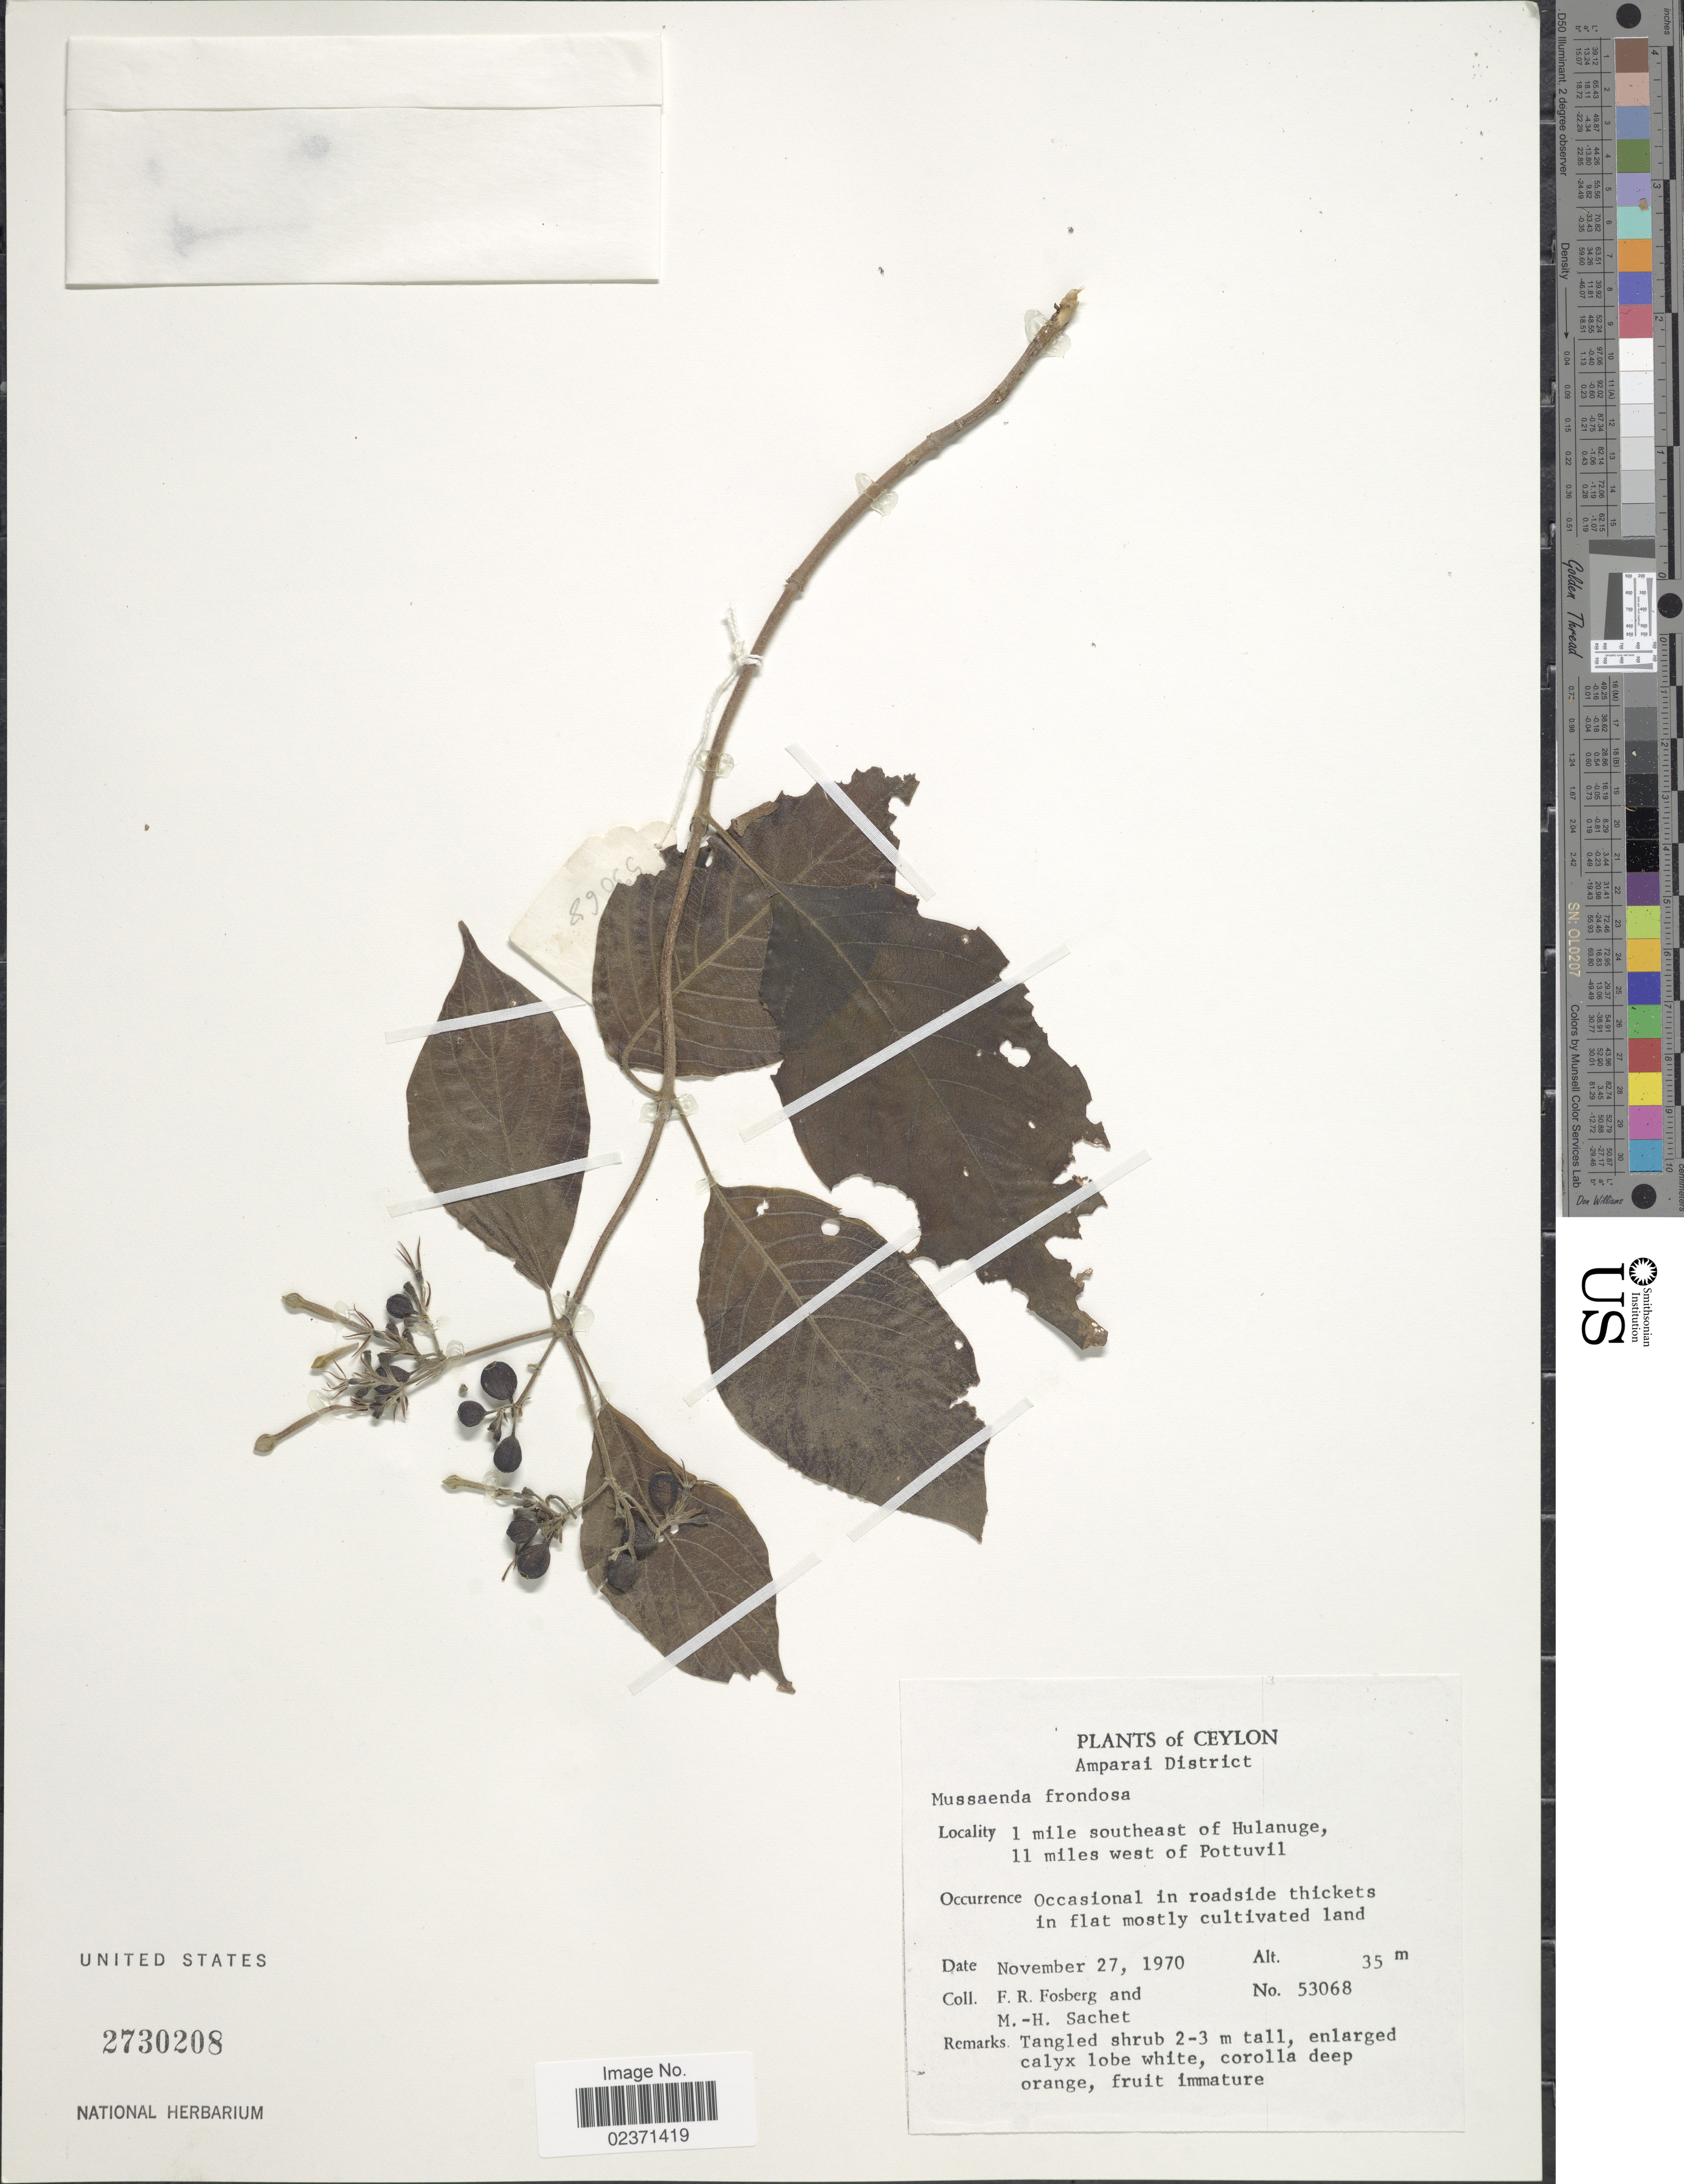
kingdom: Plantae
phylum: Tracheophyta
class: Magnoliopsida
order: Gentianales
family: Rubiaceae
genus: Mussaenda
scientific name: Mussaenda frondosa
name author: L.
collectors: F. R. Fosberg & M.-H. Sachet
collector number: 53068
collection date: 1970-11-27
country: Sri Lanka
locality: Ceylon. Amparai District. 1 mile southeast of Hulanuge, 11 miles west of Pottuvil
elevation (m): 35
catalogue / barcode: US 2730208